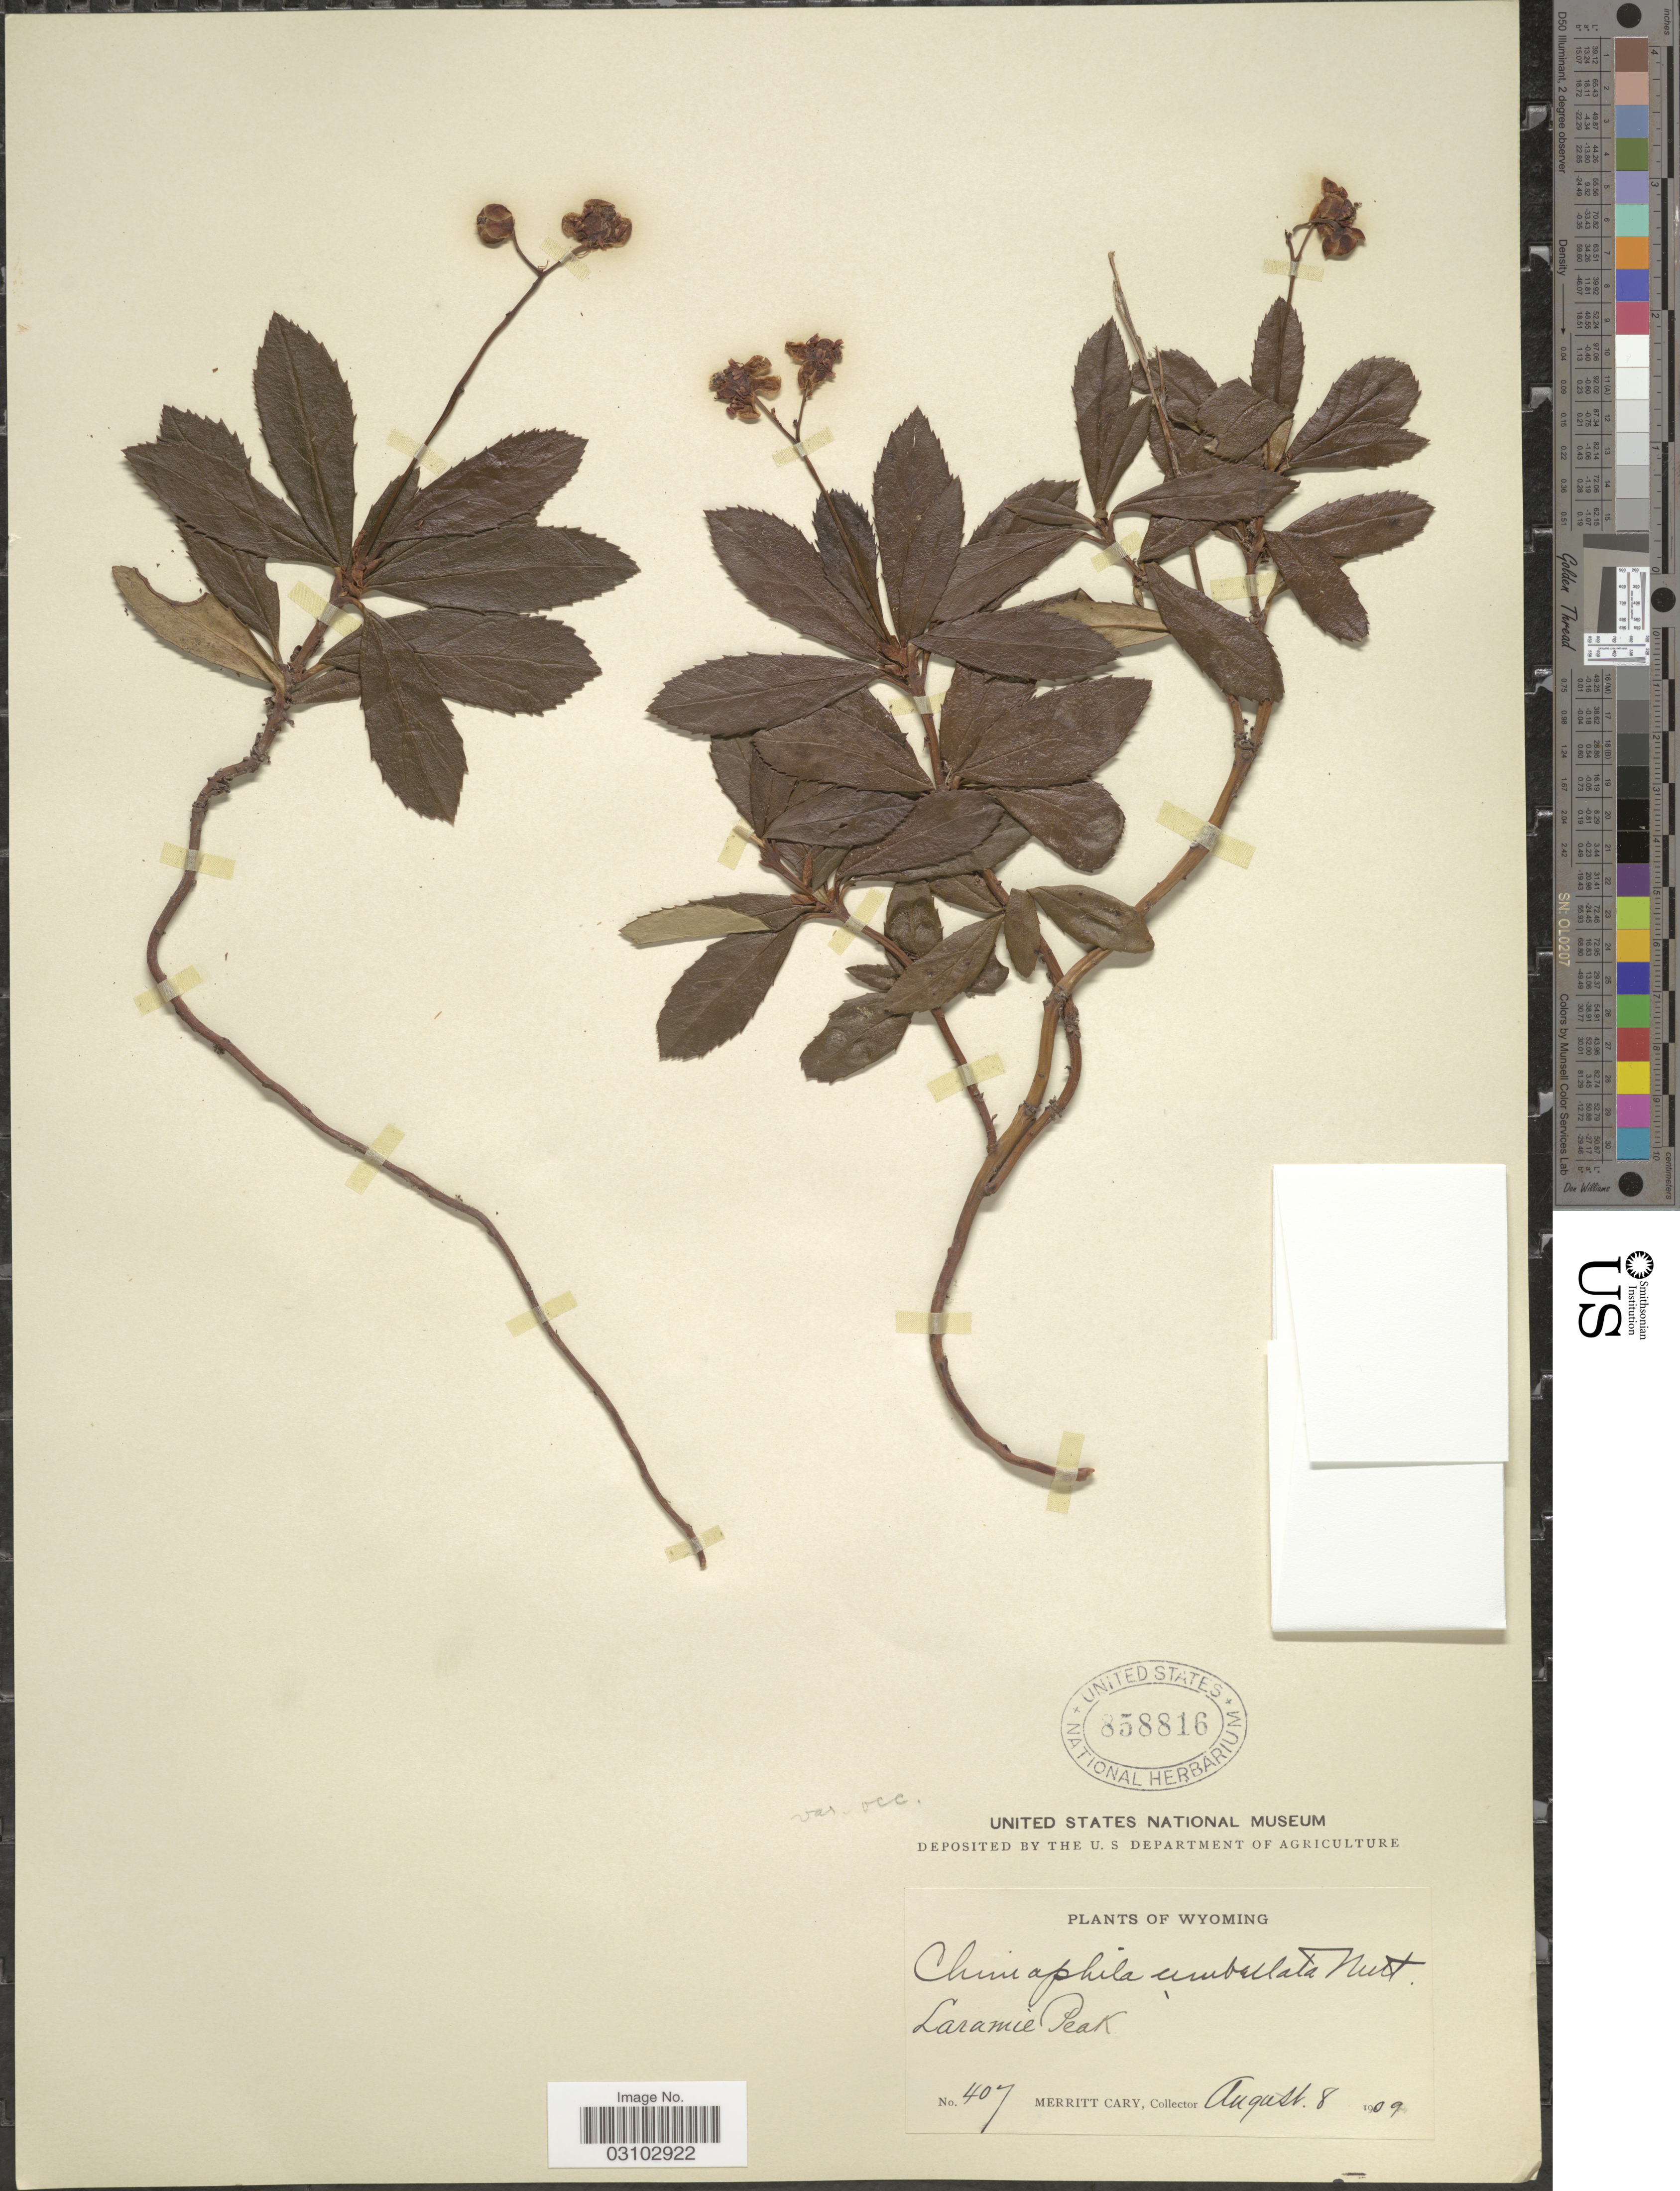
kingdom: Plantae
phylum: Tracheophyta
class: Magnoliopsida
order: Ericales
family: Ericaceae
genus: Chimaphila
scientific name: Chimaphila umbellata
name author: (L.) W.P.C. Barton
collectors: M. Cary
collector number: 407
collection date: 1909-09-08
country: United States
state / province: Wyoming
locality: Laramie Peak.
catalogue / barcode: US 858816